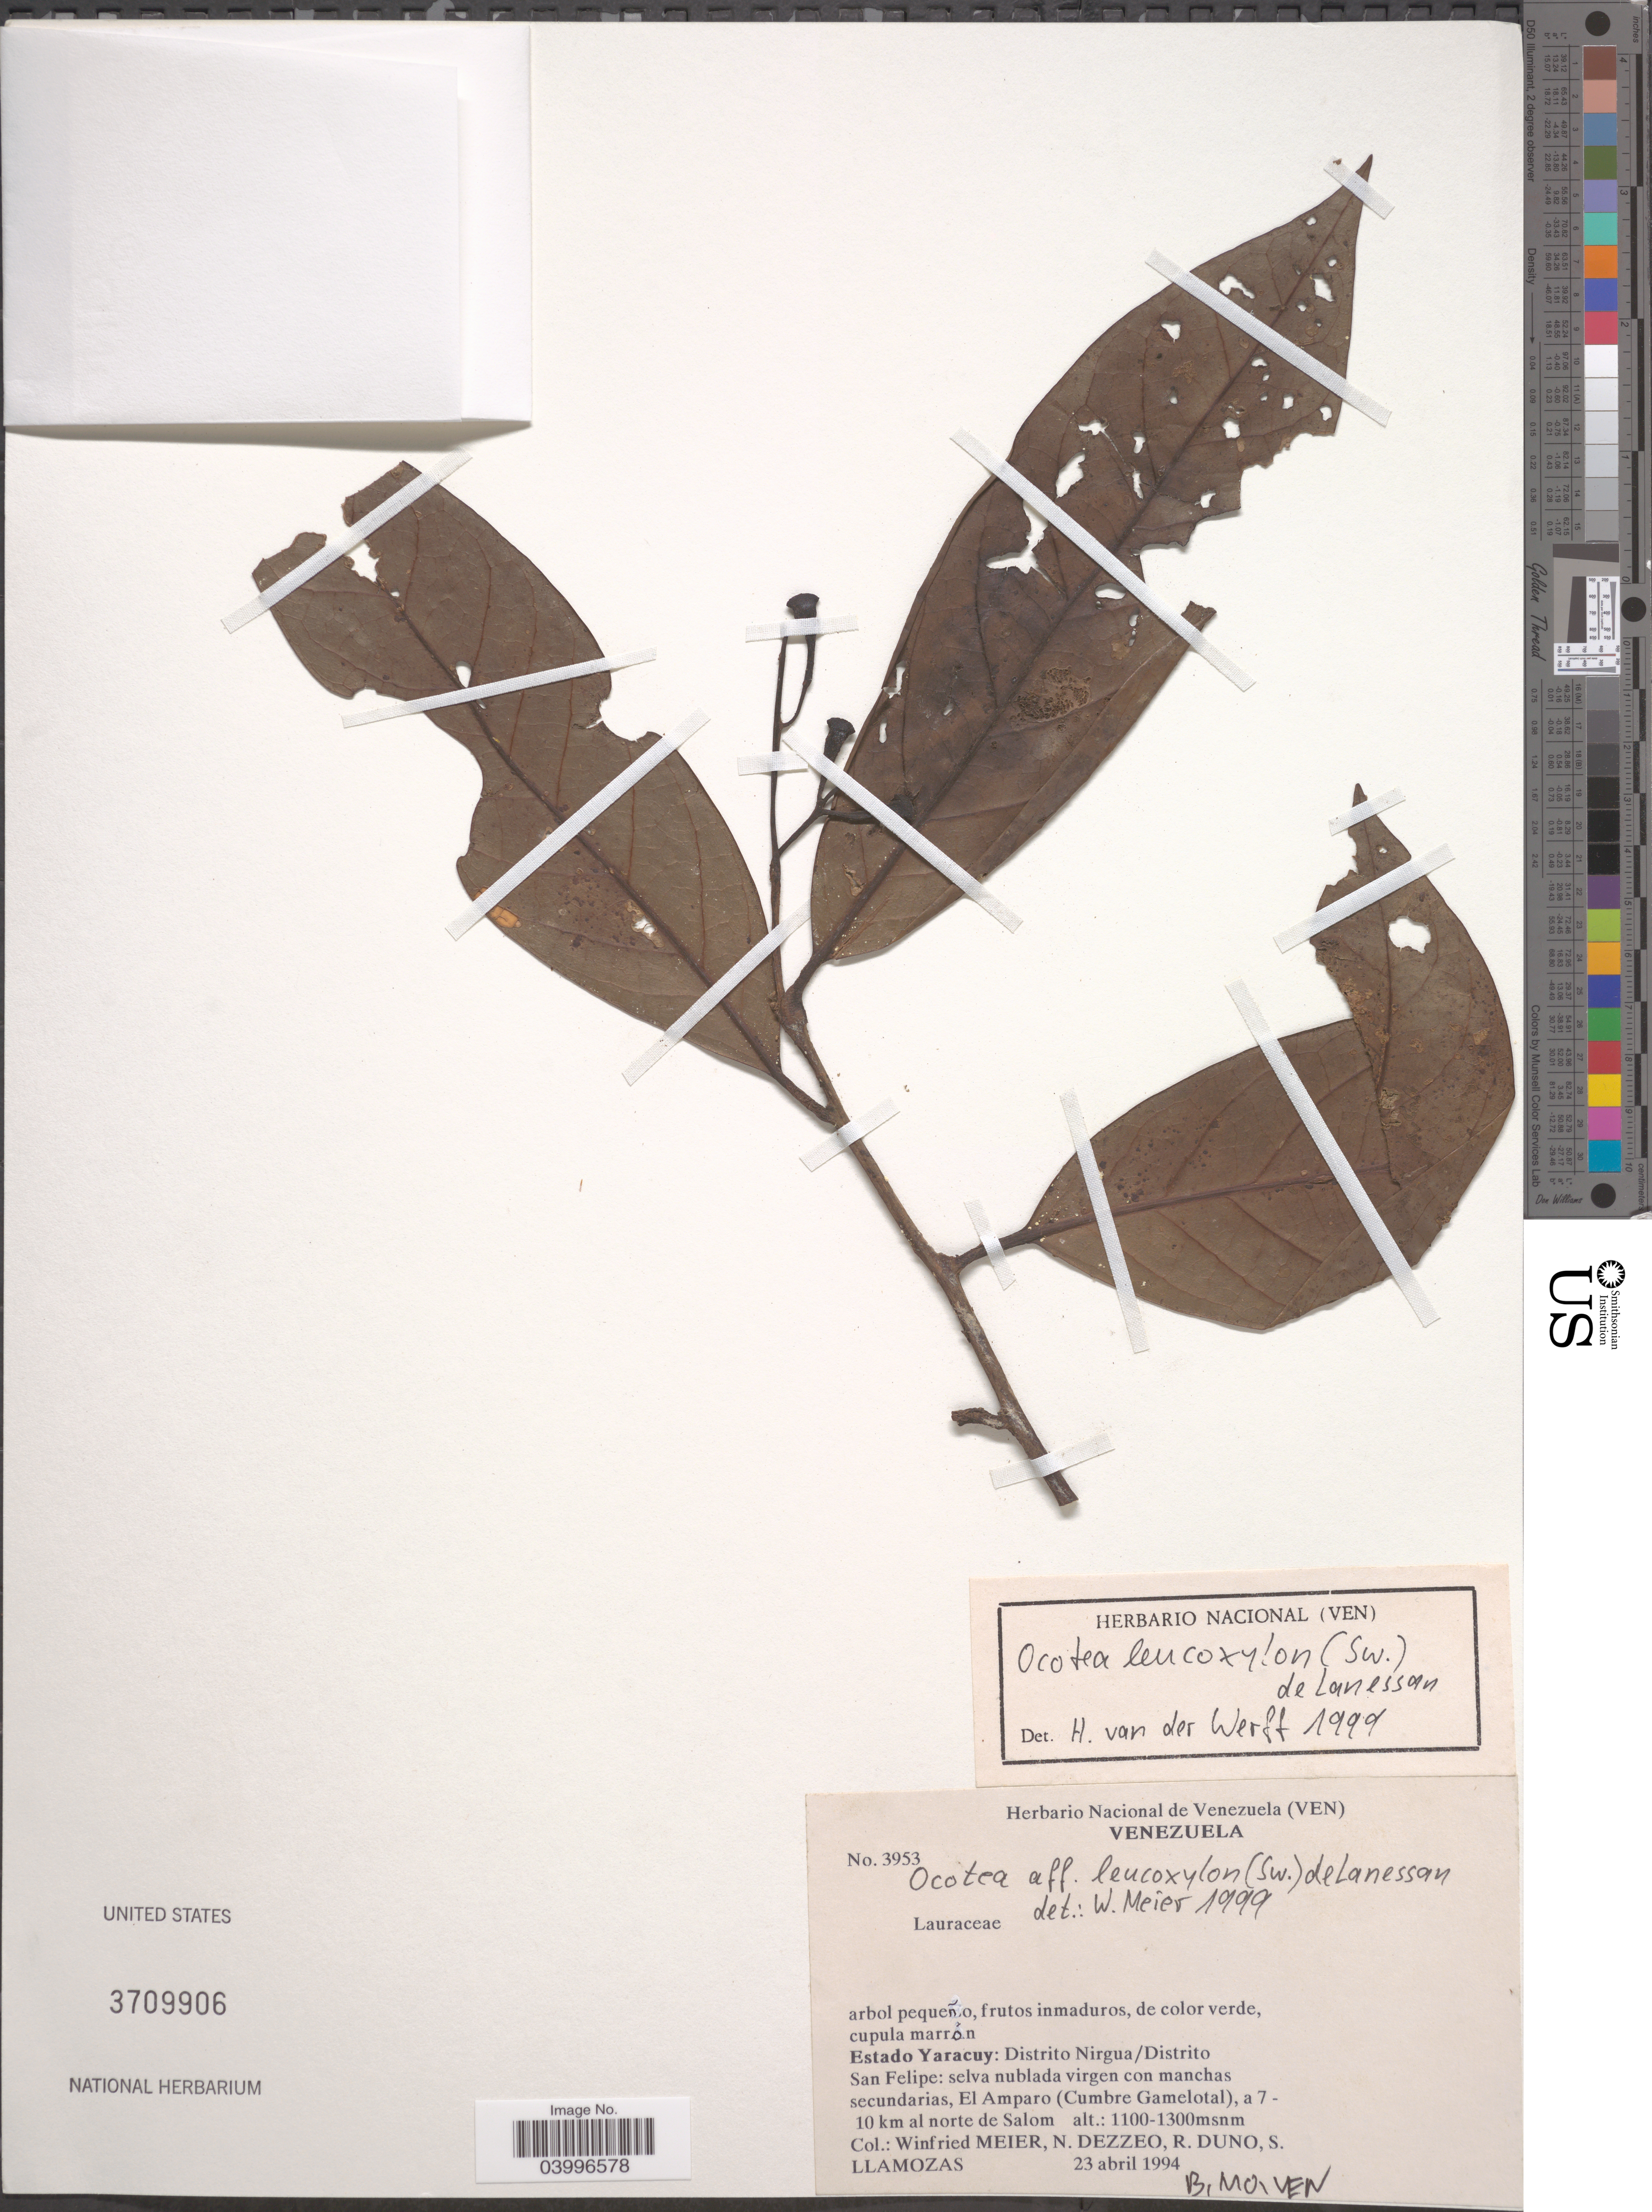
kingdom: Plantae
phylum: Tracheophyta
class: Magnoliopsida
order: Laurales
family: Lauraceae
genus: Ocotea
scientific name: Ocotea leucoxylon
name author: (Sw.) Laness.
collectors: W. Meier, N. Dezzeo, R. Duno & S. Llamozas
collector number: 3953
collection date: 1994-04-23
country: Venezuela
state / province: Yaracuy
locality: Distrito Nirgua/Distrito. San Felipe: selva nublada virgen con manchas secundarias, El Amparo (Cumbre Gamelotal), a 7 - 10 km al norte de Salom.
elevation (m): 1100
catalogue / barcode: US 3709906